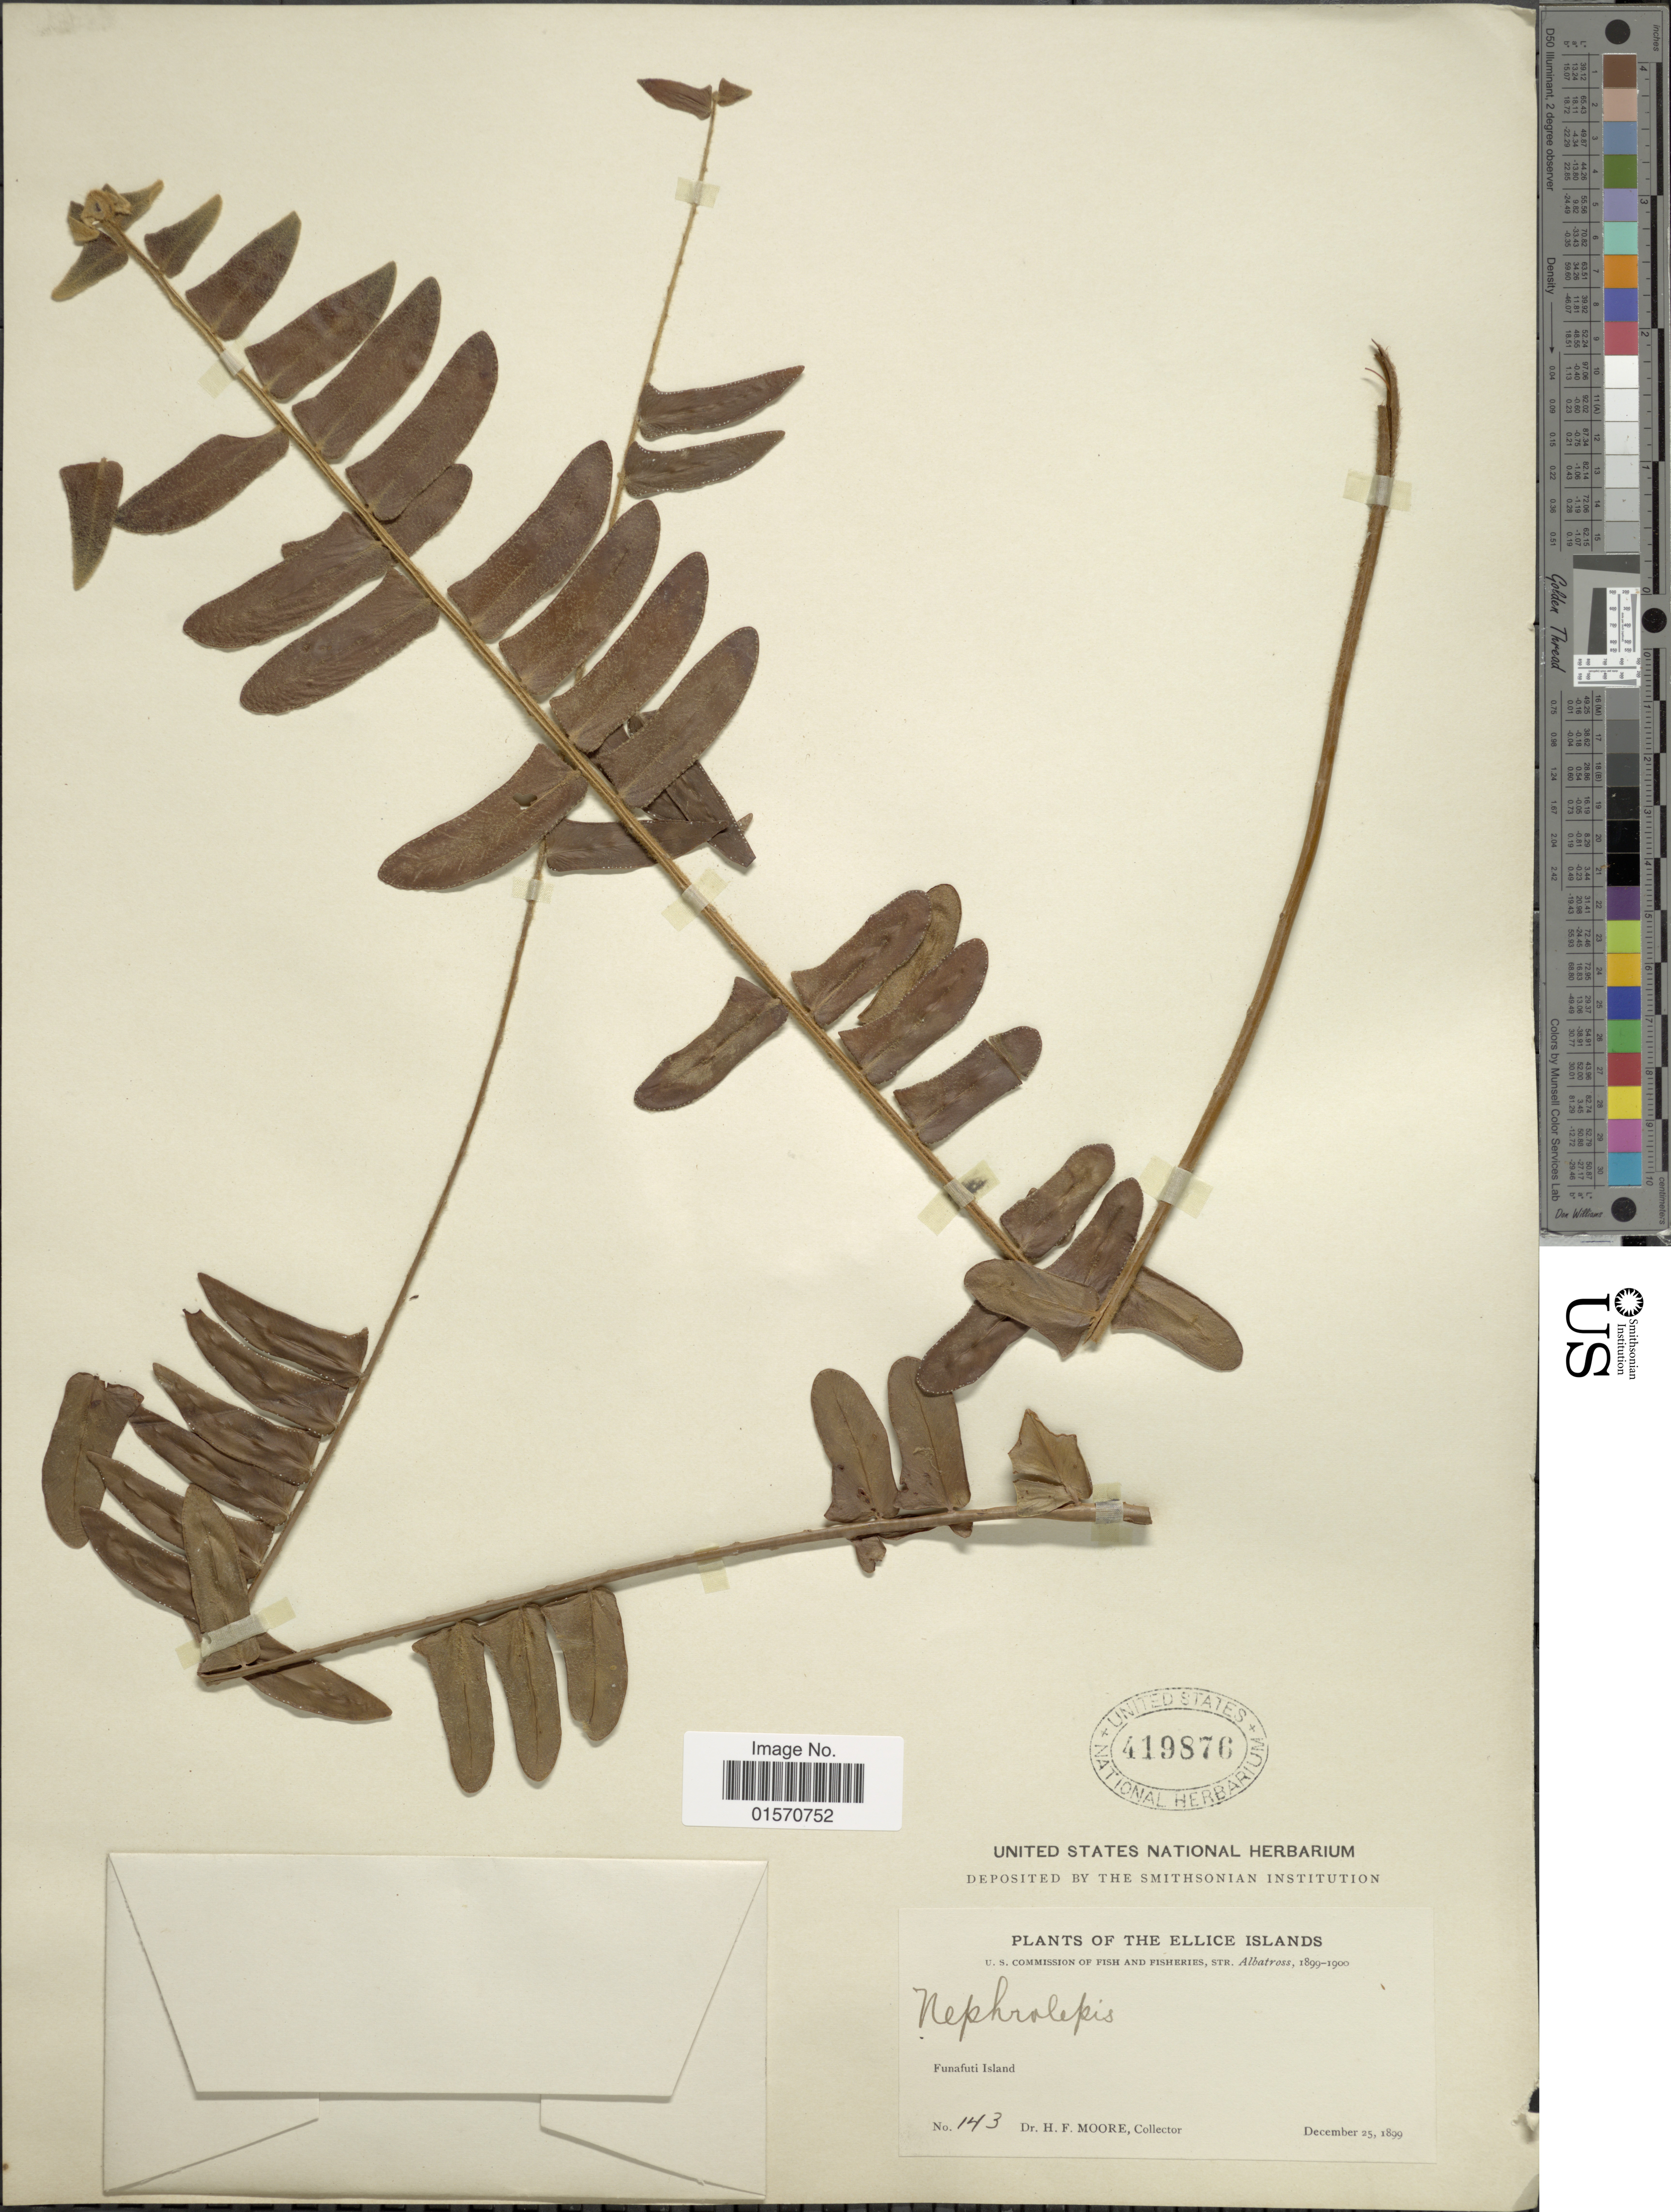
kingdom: Plantae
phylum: Tracheophyta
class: Polypodiopsida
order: Polypodiales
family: Nephrolepidaceae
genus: Nephrolepis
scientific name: Nephrolepis sp.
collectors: H. F. Moore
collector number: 143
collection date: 1899-12-25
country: Tuvalu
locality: Ellice Islands. Funafuti Island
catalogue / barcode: US 419876